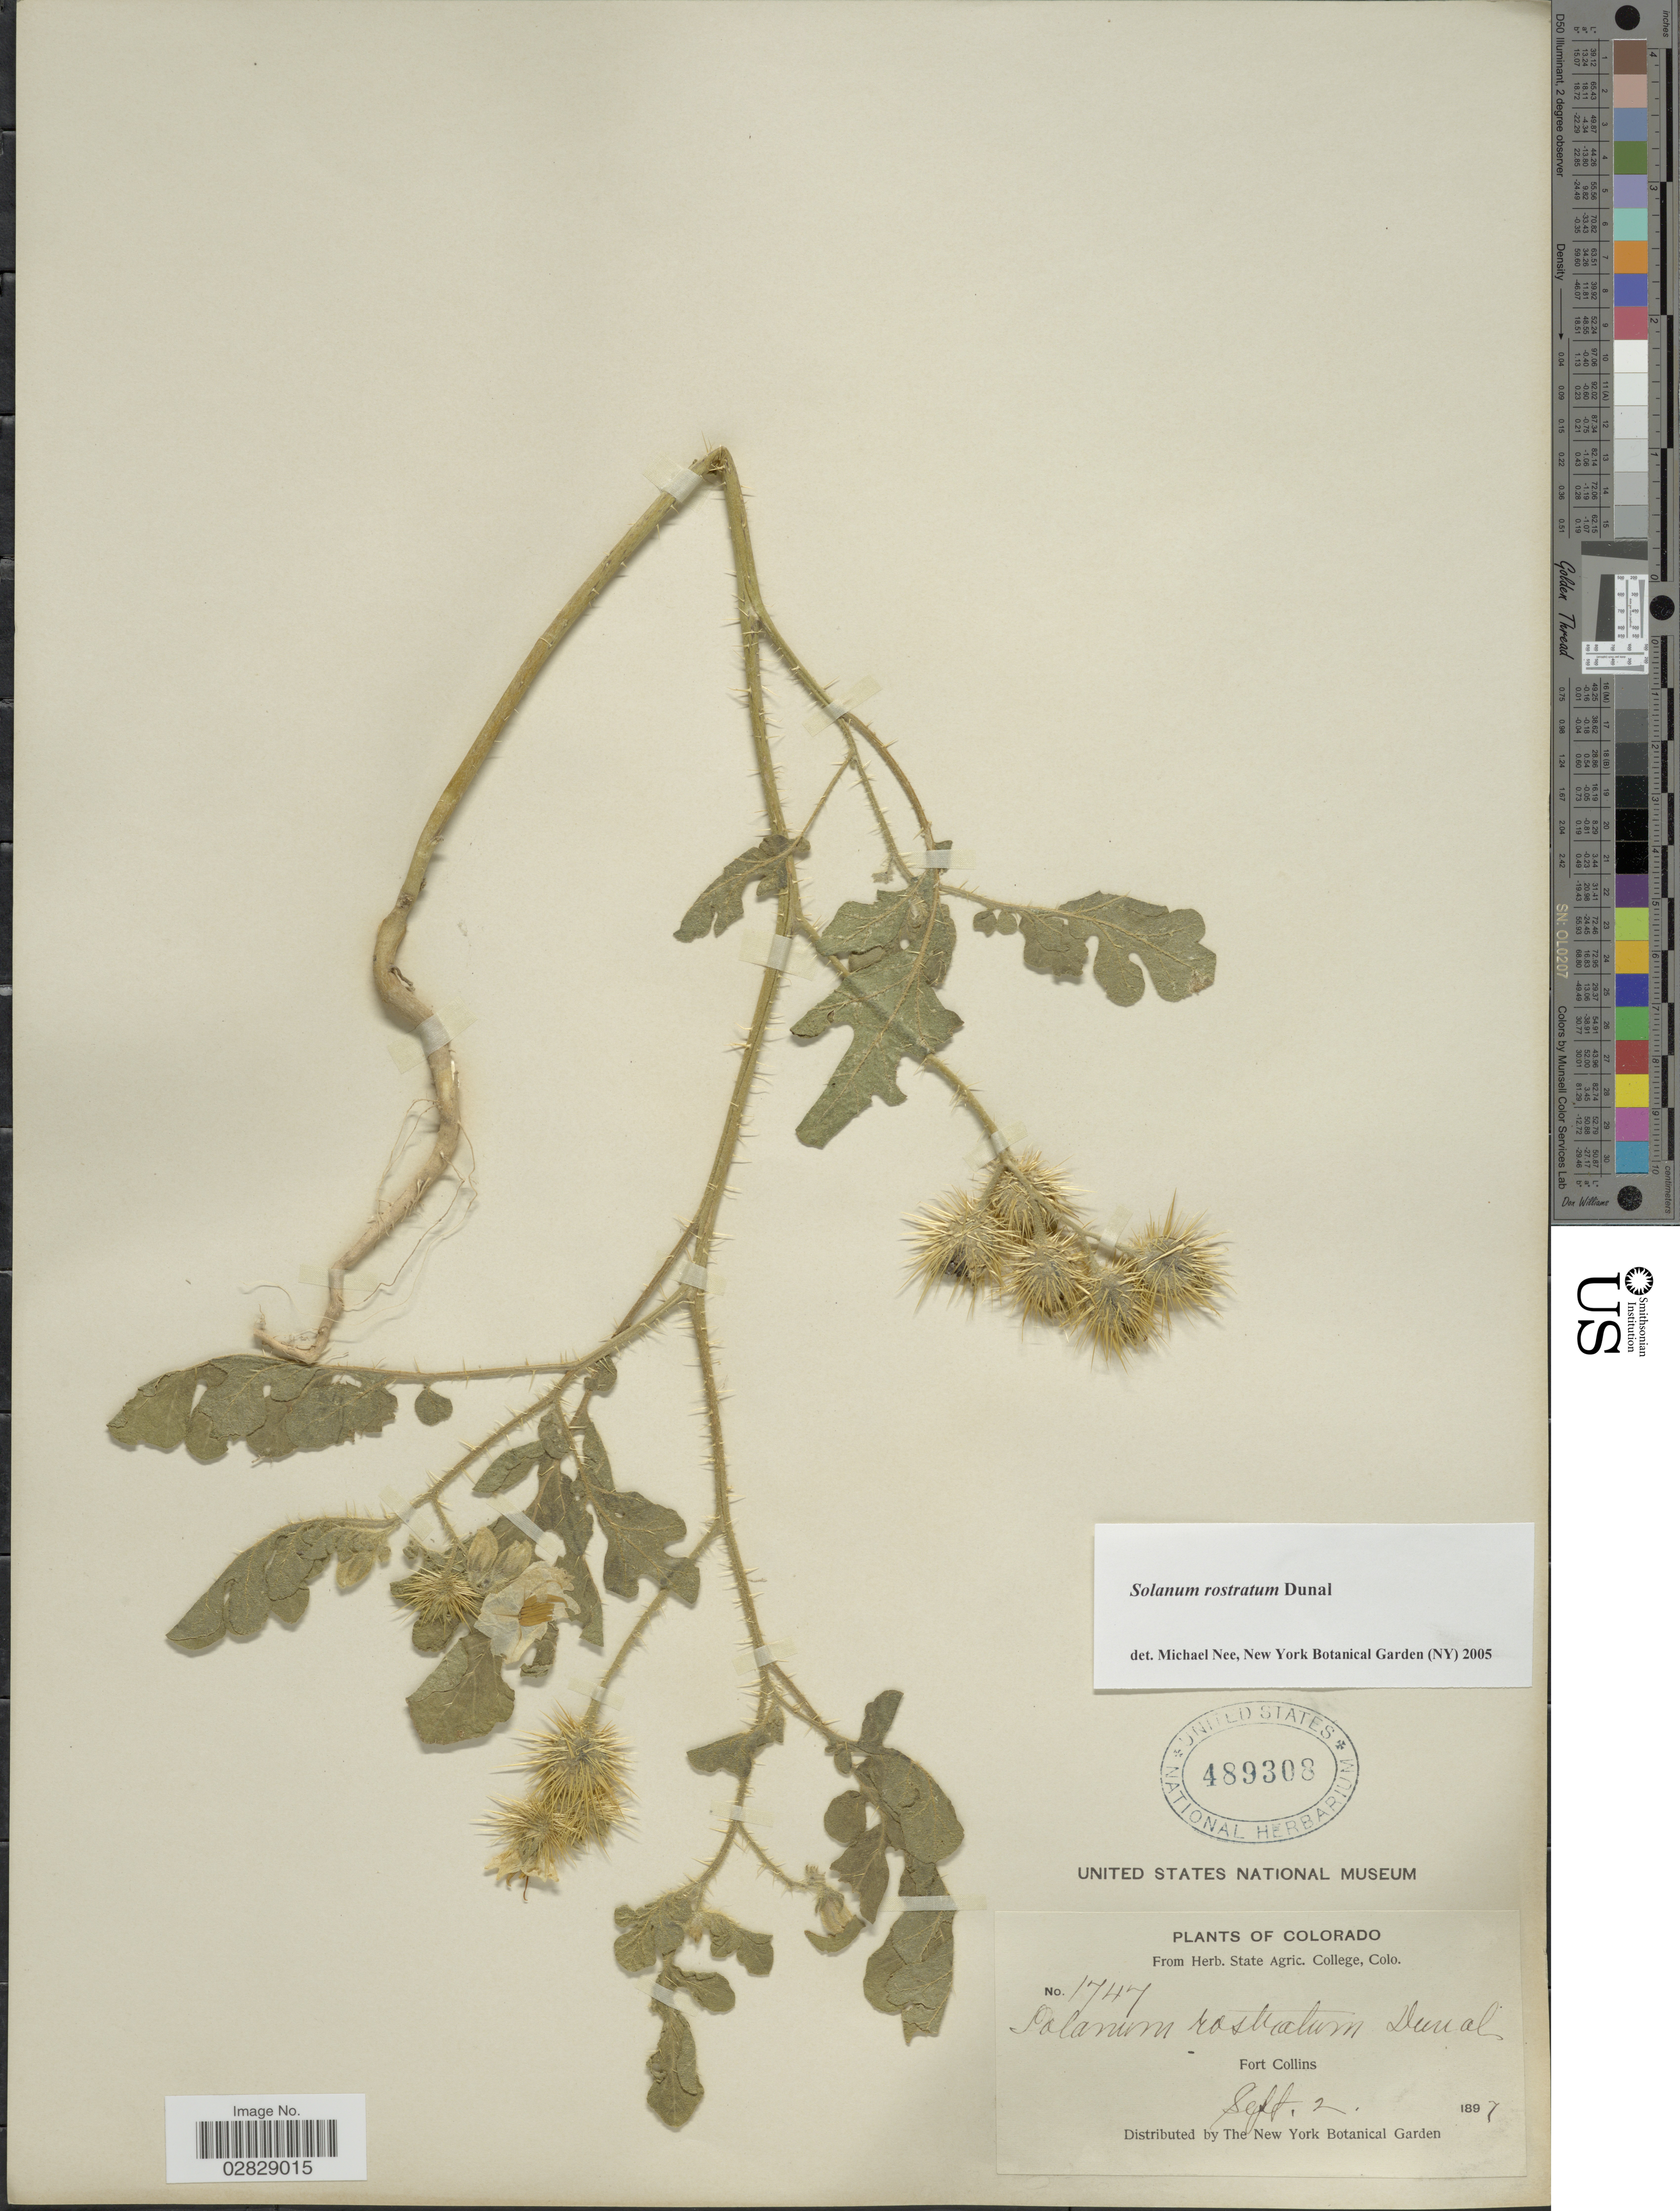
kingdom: Plantae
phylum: Tracheophyta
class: Magnoliopsida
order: Solanales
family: Solanaceae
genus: Solanum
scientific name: Solanum rostratum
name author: Dunal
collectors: ex herb. State Agric. College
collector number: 1747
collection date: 1897-09-02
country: United States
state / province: Colorado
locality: Fort Collins.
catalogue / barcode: US 489308